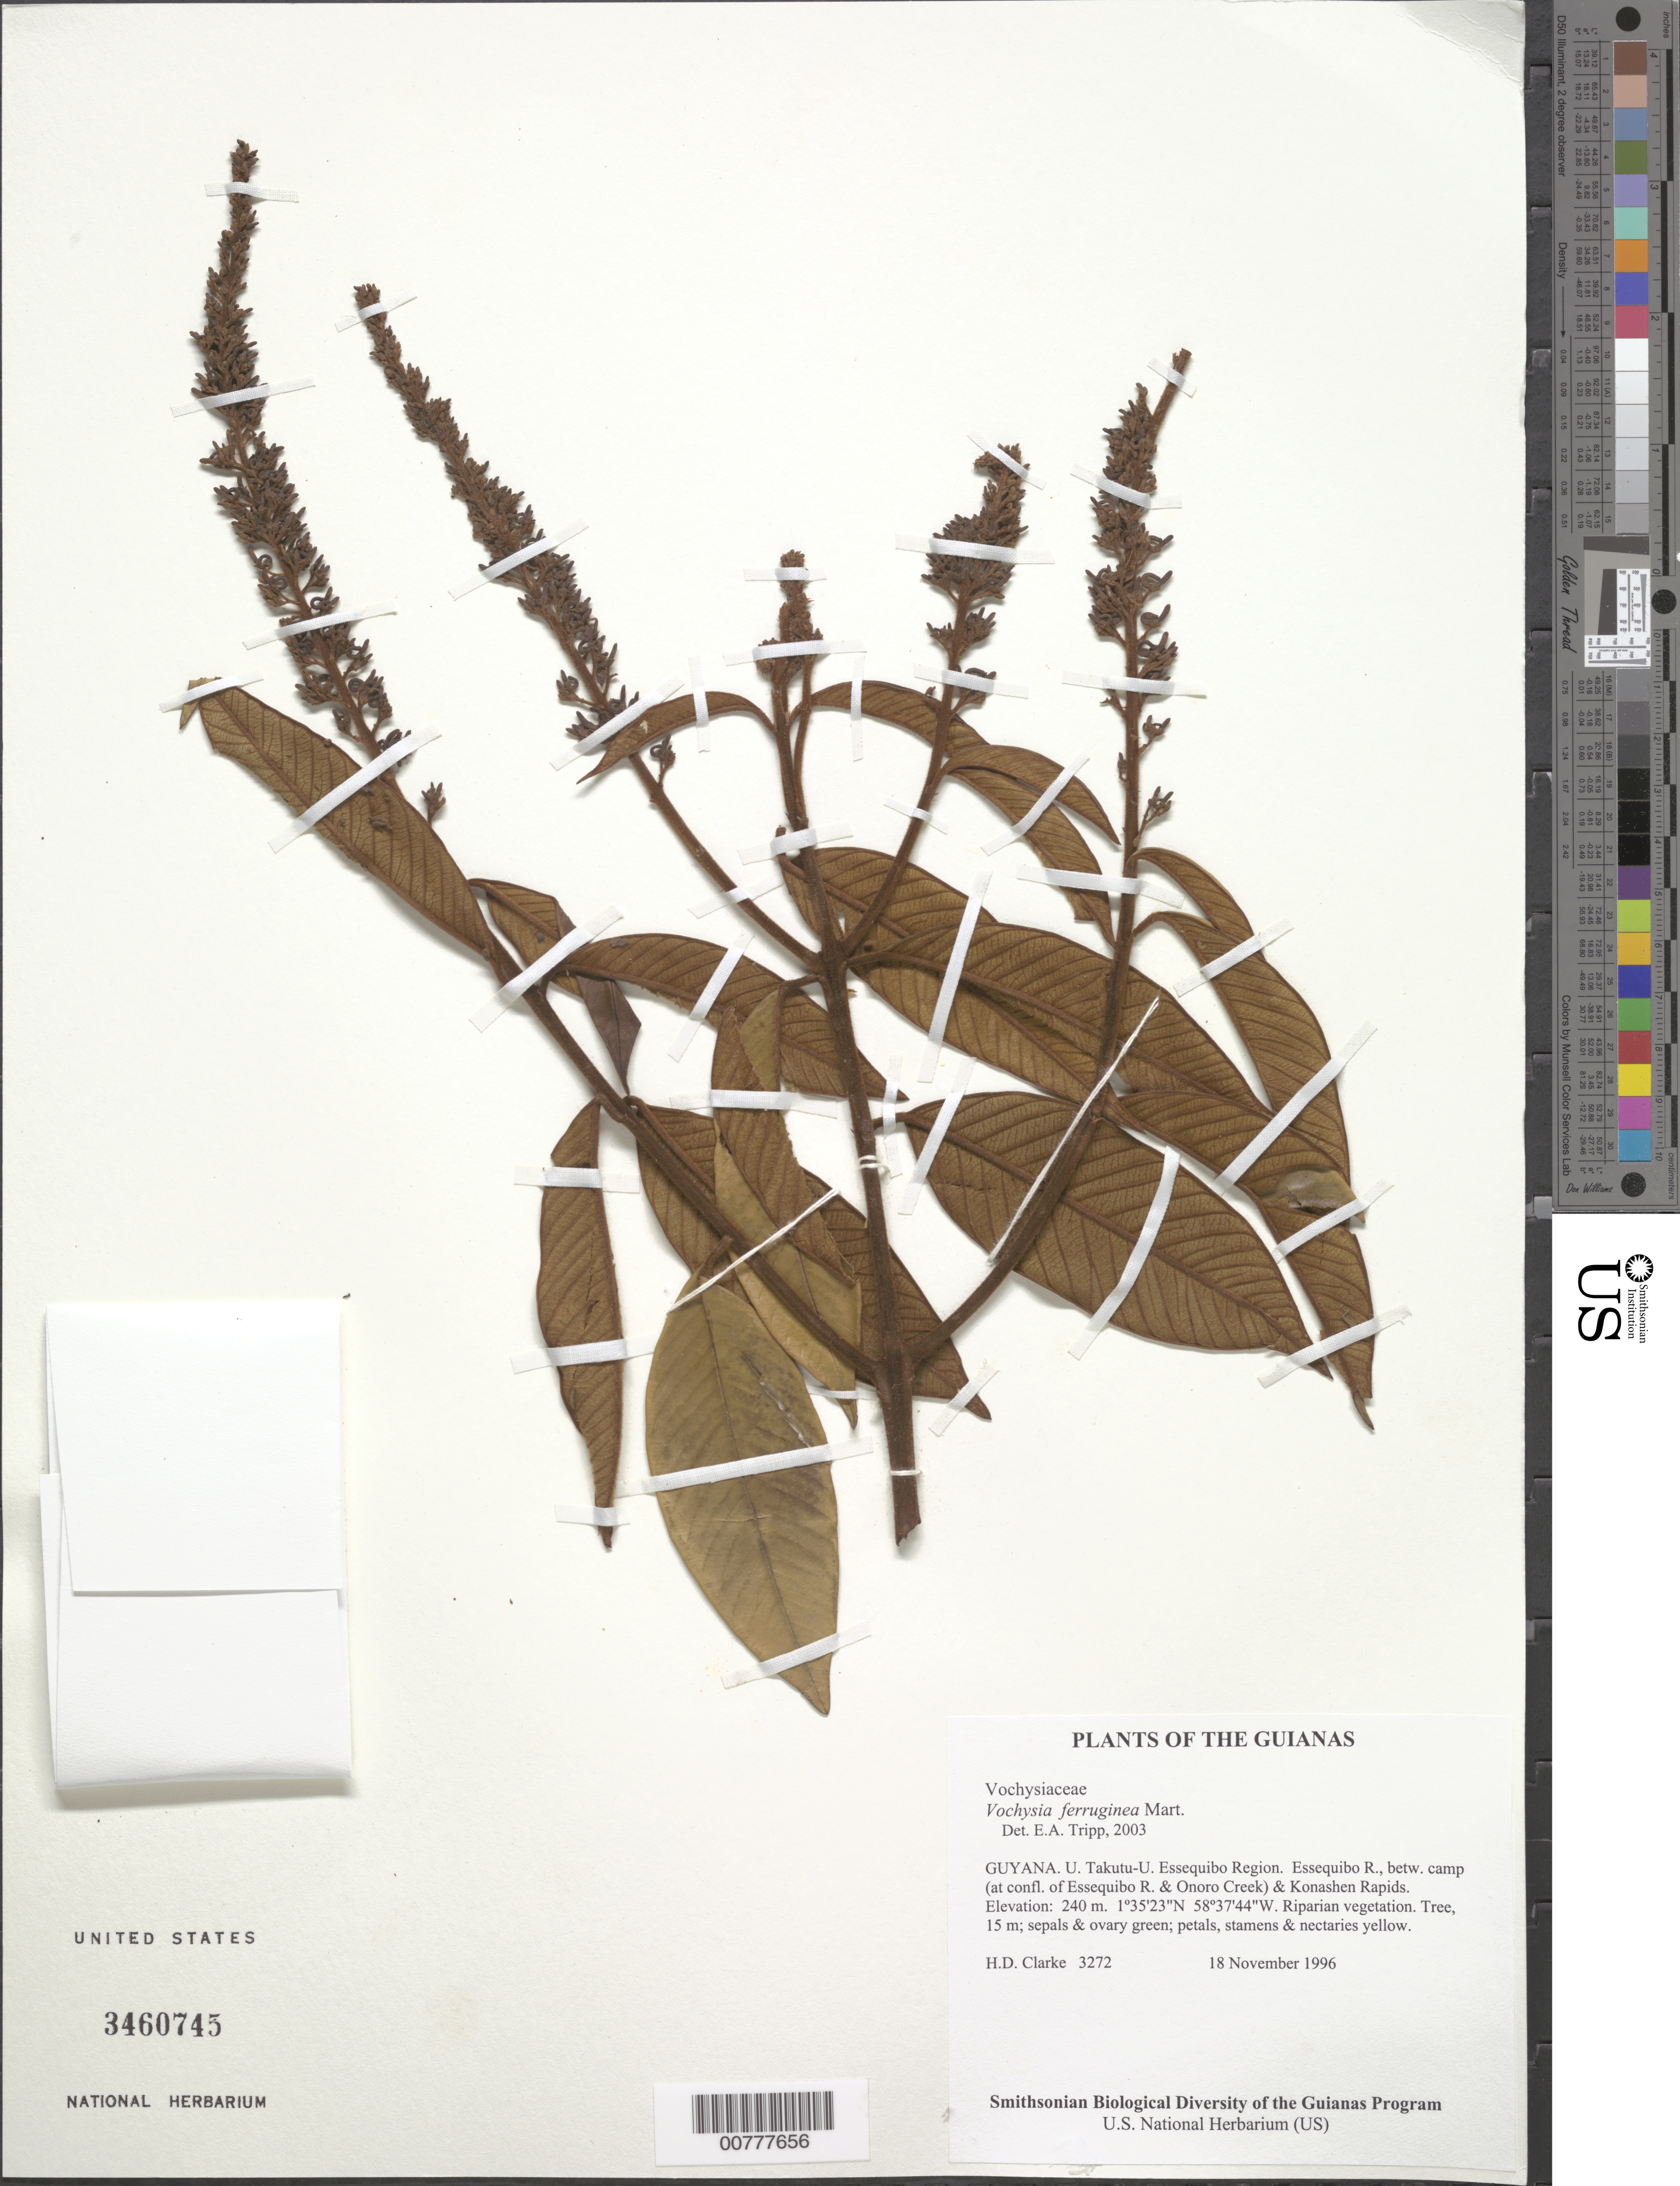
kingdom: Plantae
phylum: Tracheophyta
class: Magnoliopsida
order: Myrtales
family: Vochysiaceae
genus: Vochysia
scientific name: Vochysia ferruginea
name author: Mart.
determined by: Tripp, Erin A.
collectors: H. D. Clarke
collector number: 3272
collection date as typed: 18 November 1996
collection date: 1996-11-18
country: Guyana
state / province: U. Takutu-U. Essequibo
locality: Essequibo R., betw. camp (at confl. of Essequibo R. & Onoro Creek) & Konashen Rapids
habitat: Riparian vegetation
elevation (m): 240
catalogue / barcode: US 3460745